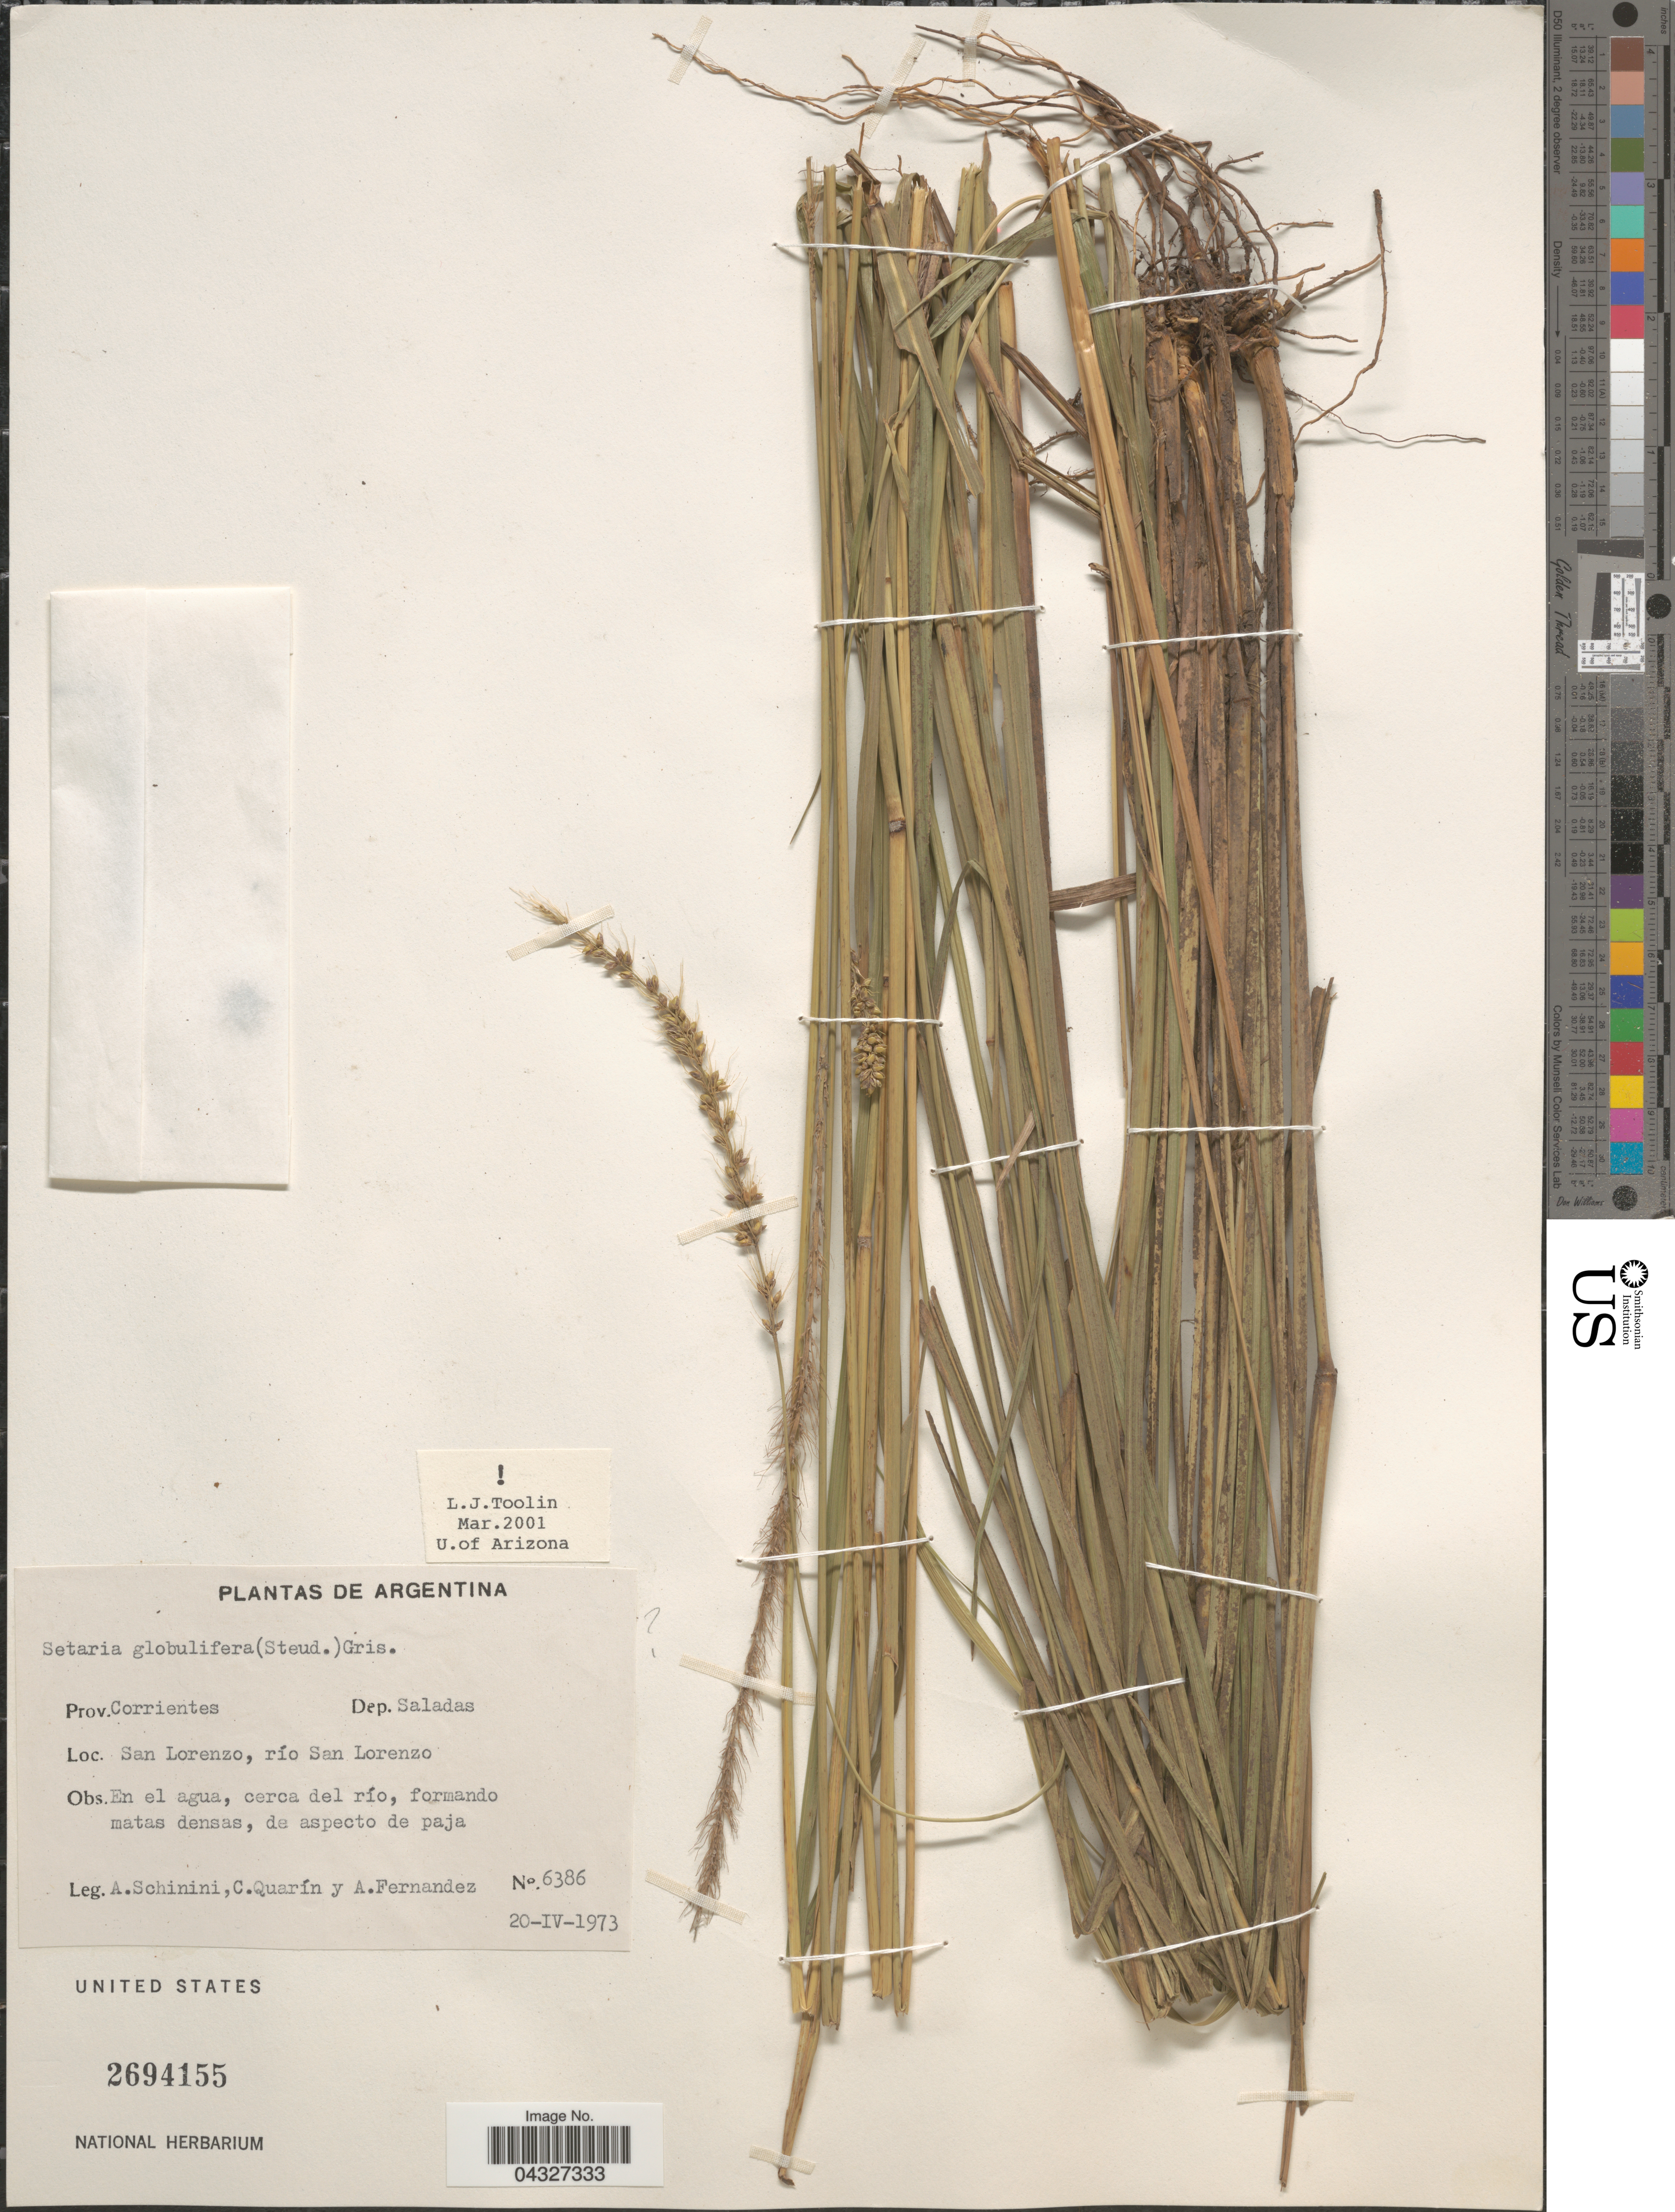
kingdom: Plantae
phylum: Tracheophyta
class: Liliopsida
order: Poales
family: Poaceae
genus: Setaria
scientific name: Setaria globulifera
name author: Griseb.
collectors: A. Schinini, C. Quarín & A. Fernandez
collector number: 6368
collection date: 1973-04-20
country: Argentina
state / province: Corrientes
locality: Prov. Corrientes. Dep. Saladas. San Lorenzo, río San Lorenzo.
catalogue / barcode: US 2694155